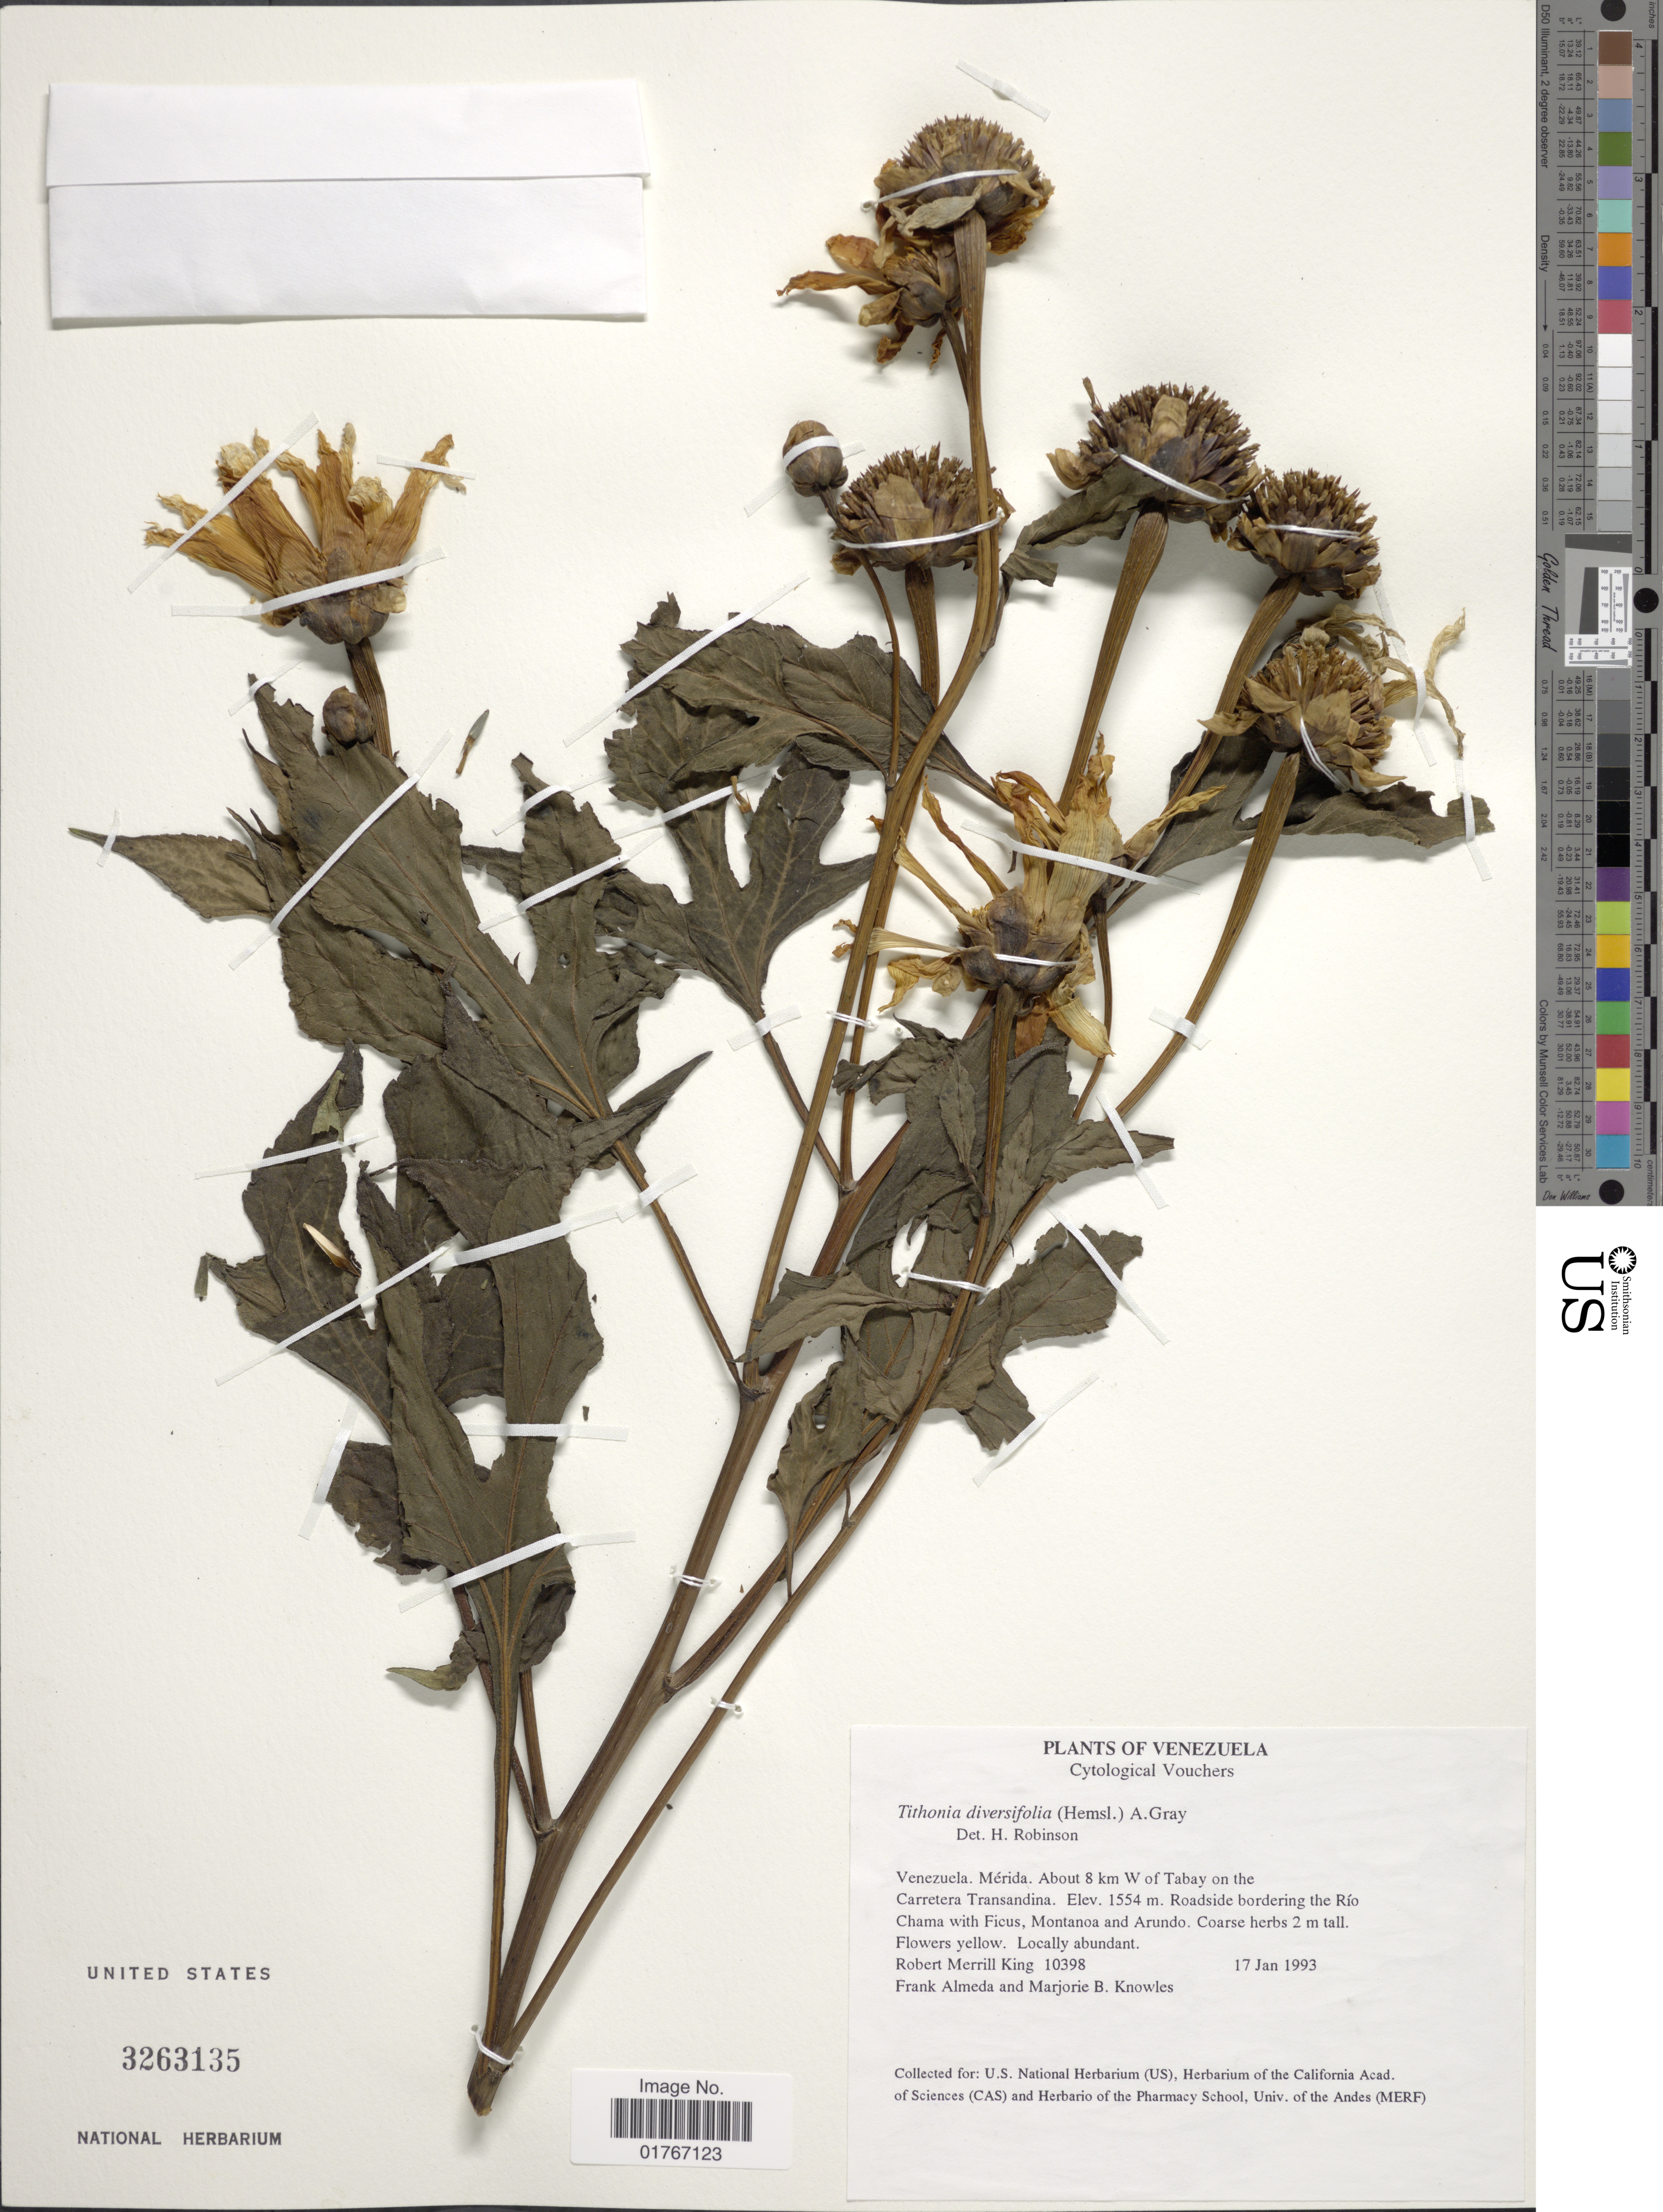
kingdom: Plantae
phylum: Tracheophyta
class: Magnoliopsida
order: Asterales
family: Asteraceae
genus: Tithonia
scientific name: Tithonia diversifolia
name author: (Hemsl.) A. Gray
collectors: R. M. King, F. Almeda & M. B. Knowles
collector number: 10398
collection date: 1993-01-17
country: Venezuela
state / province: Mérida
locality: About 8 km W of Tabay on the Carretera Transandina. Roadside bordering the Río Chama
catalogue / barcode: US 3263135